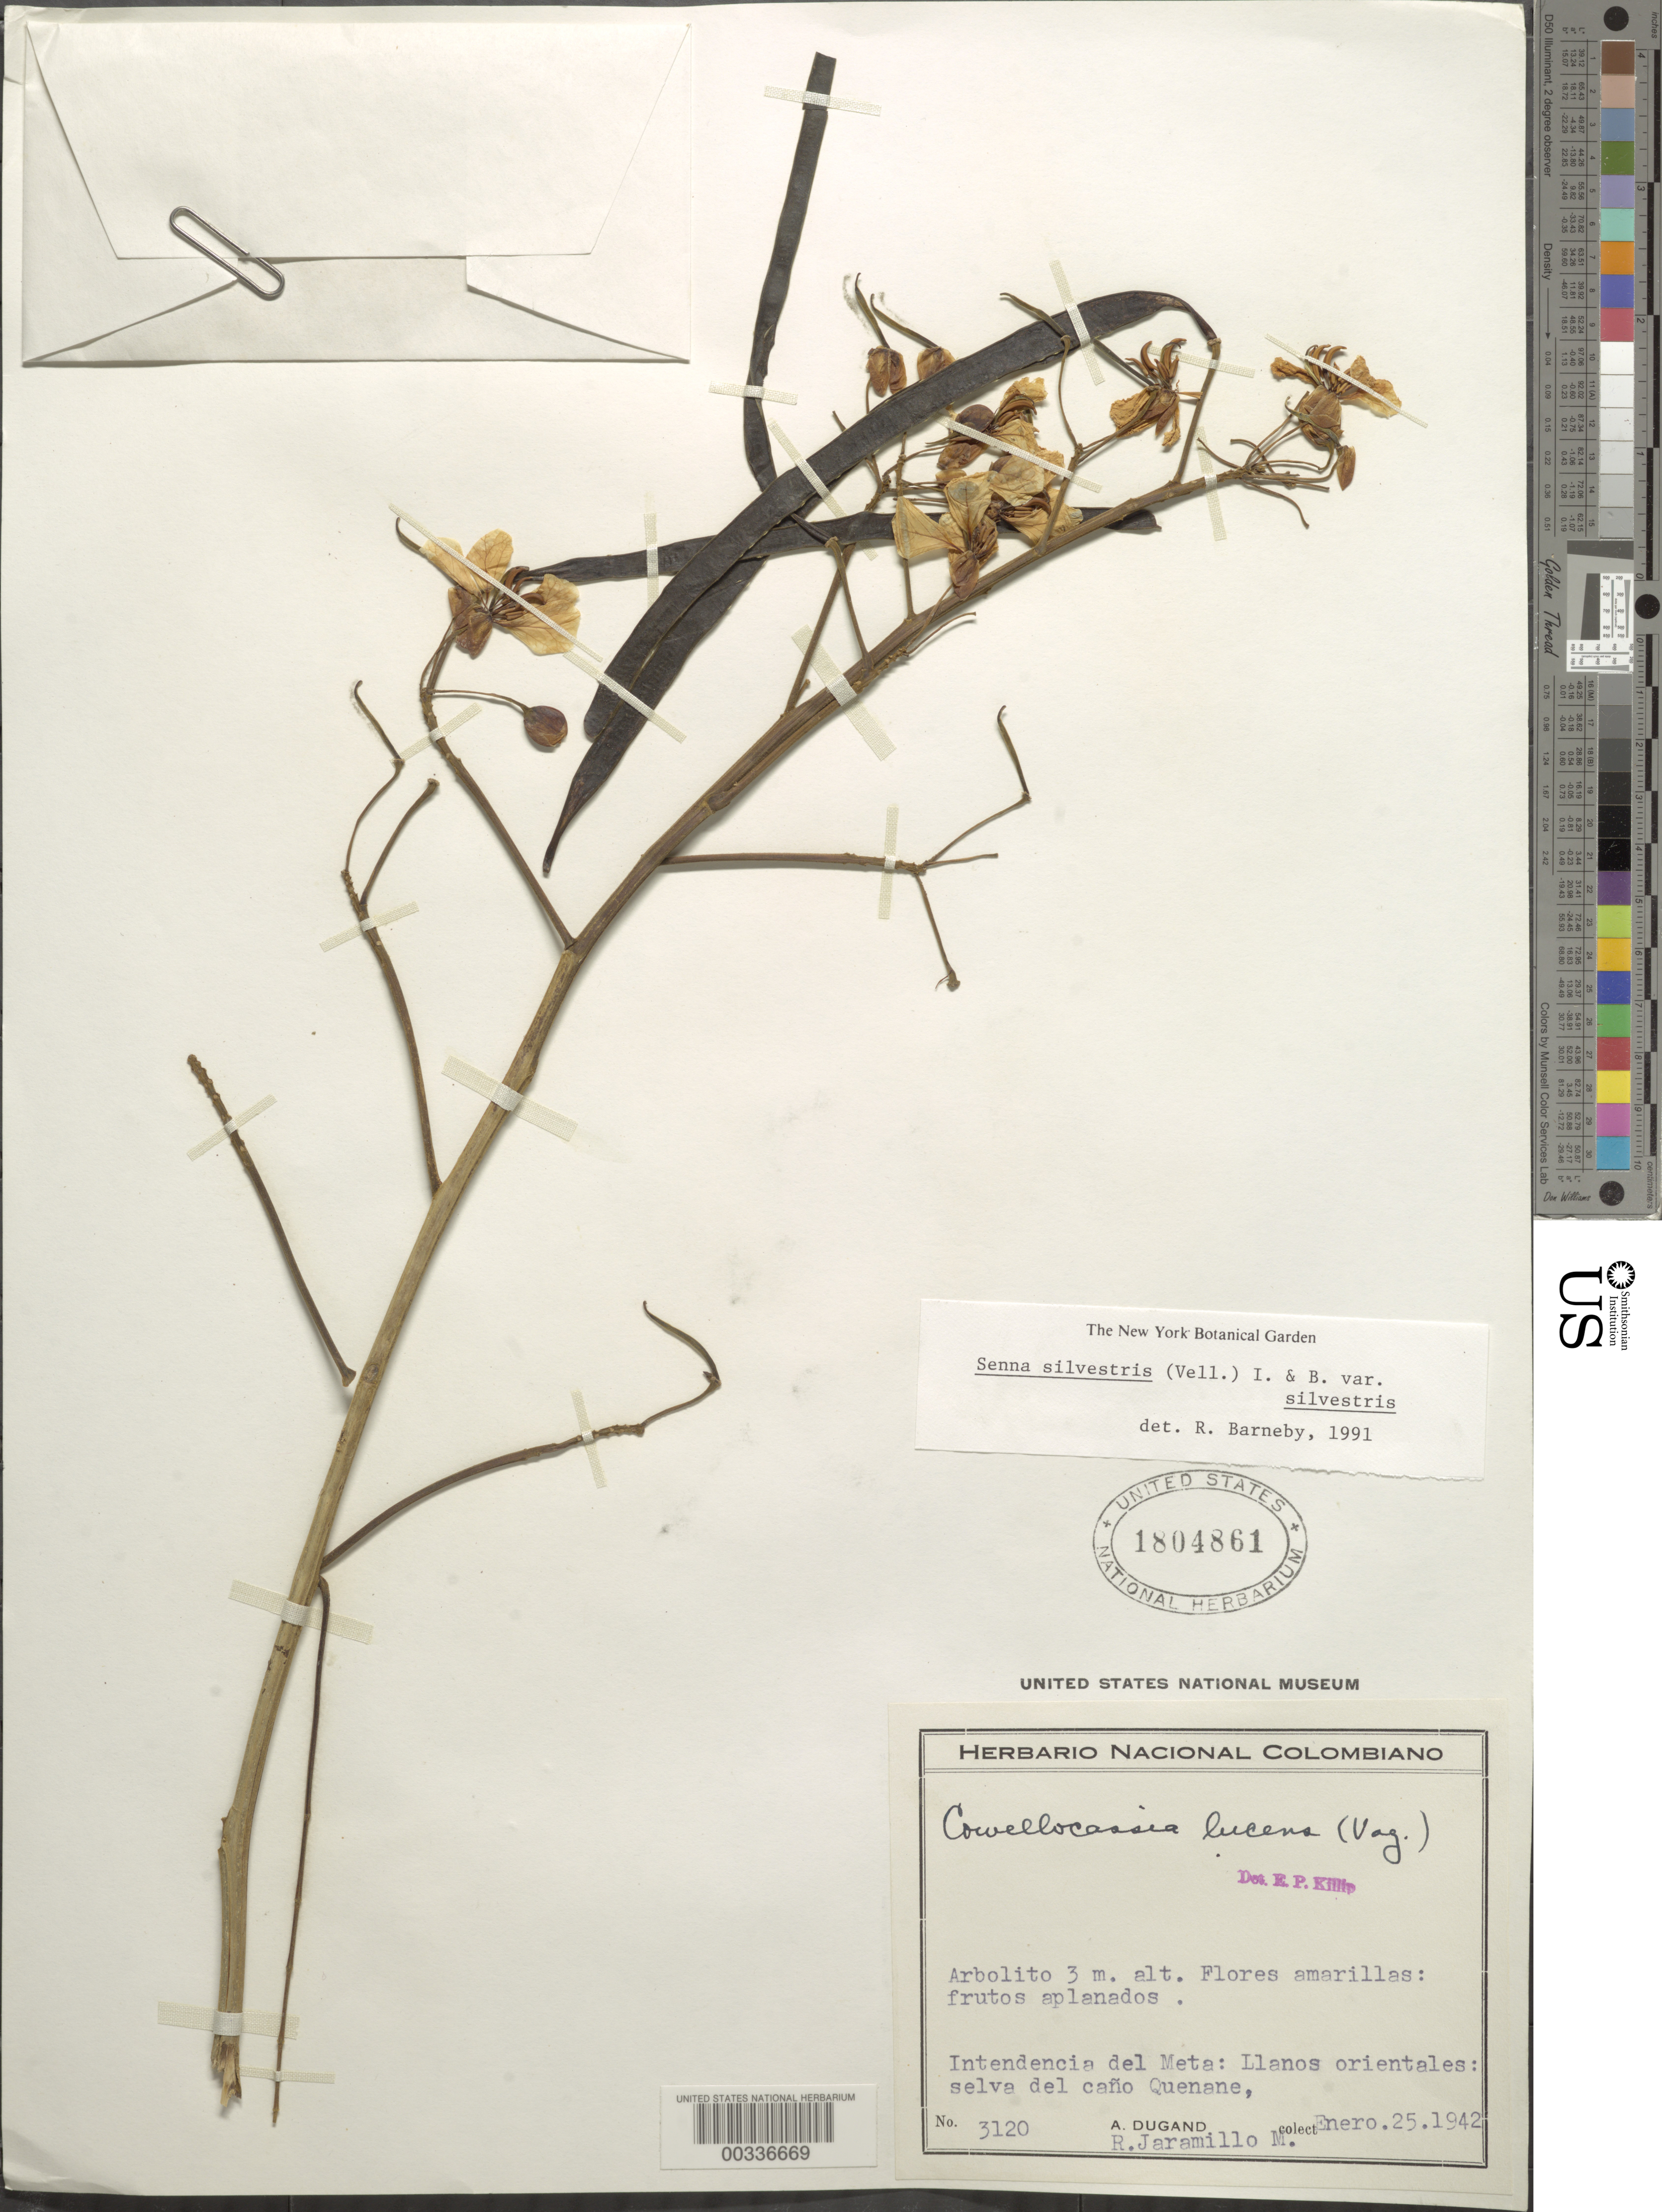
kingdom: Plantae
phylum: Tracheophyta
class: Magnoliopsida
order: Fabales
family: Fabaceae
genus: Senna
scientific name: Senna silvestris var. silvestris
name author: (Vell.) H.S. Irwin & Barneby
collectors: A. Dugand G. & R. Jaramillo M.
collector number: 3120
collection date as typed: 25 Jan 1942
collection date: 1942-01-25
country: Colombia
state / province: Meta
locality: Llanos orietales; forest of the Caño Quenane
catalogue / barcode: US 1804861